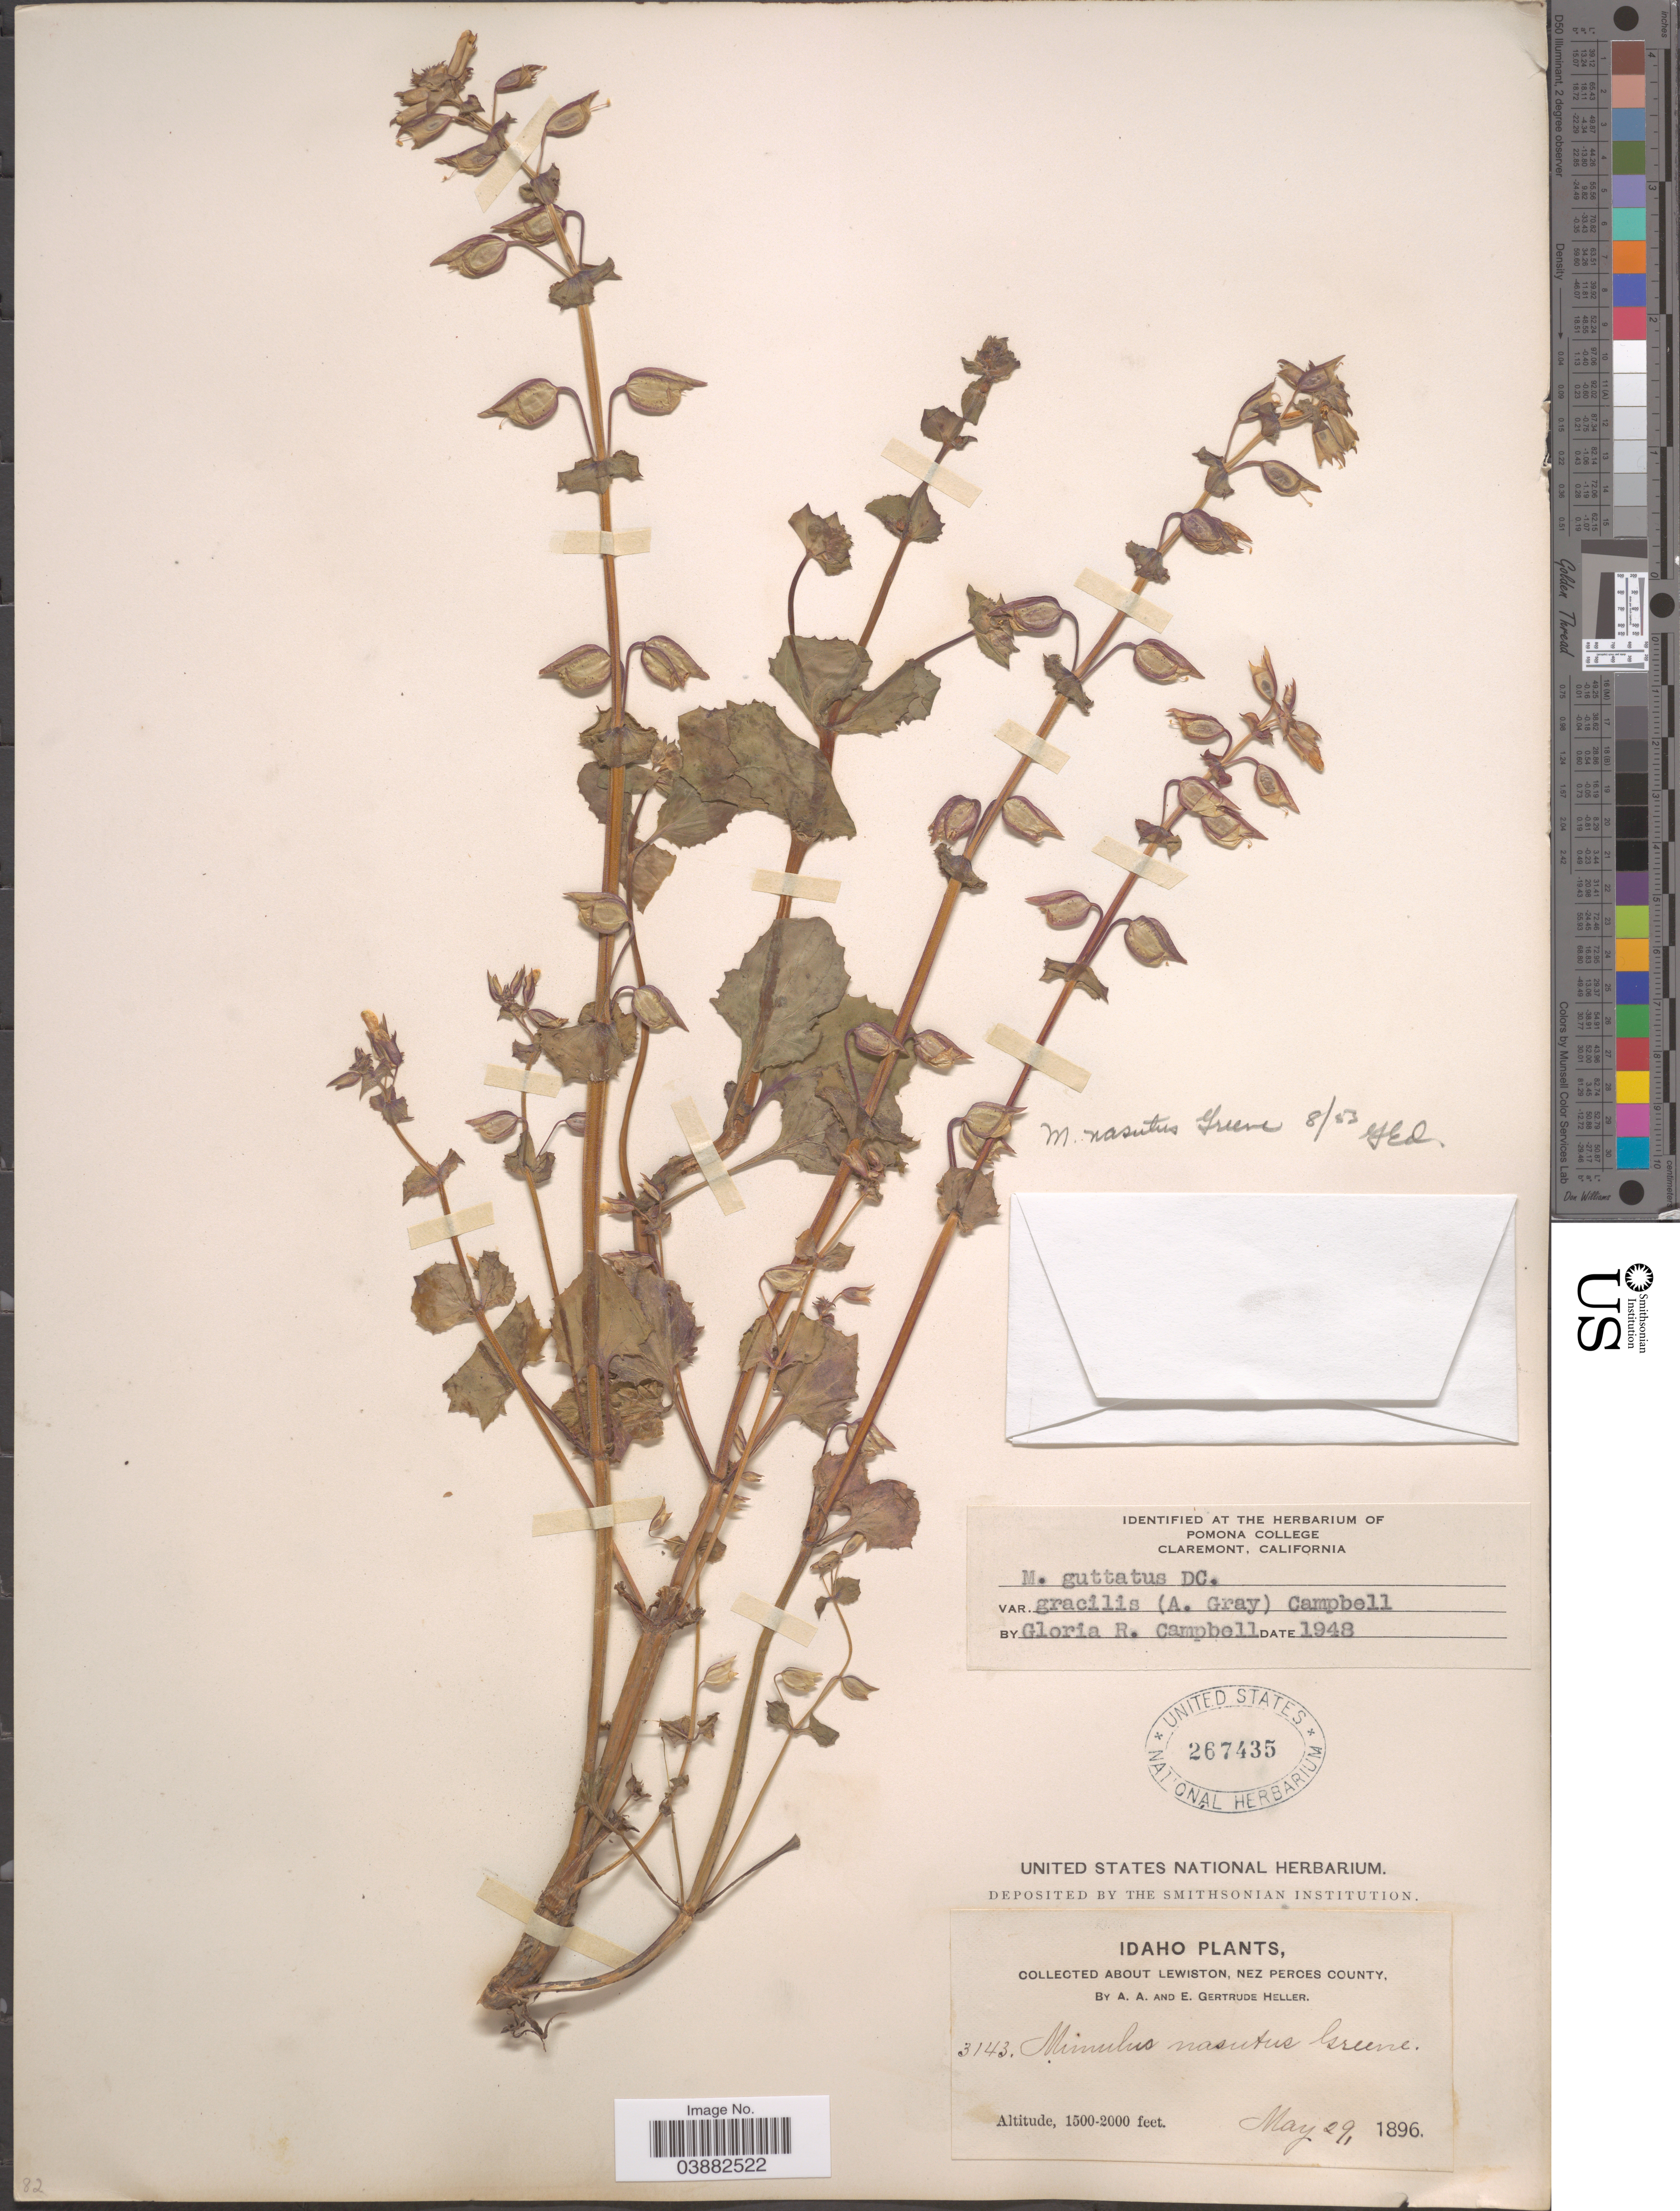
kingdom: Plantae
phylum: Tracheophyta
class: Magnoliopsida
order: Lamiales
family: Phrymaceae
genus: Mimulus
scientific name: Mimulus nasutus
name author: Greene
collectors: A. A. Heller & E. G. Heller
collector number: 3143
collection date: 1896-05-29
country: United States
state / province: Idaho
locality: About Lewiston, Nez Perces County.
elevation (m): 457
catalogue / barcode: US 267435